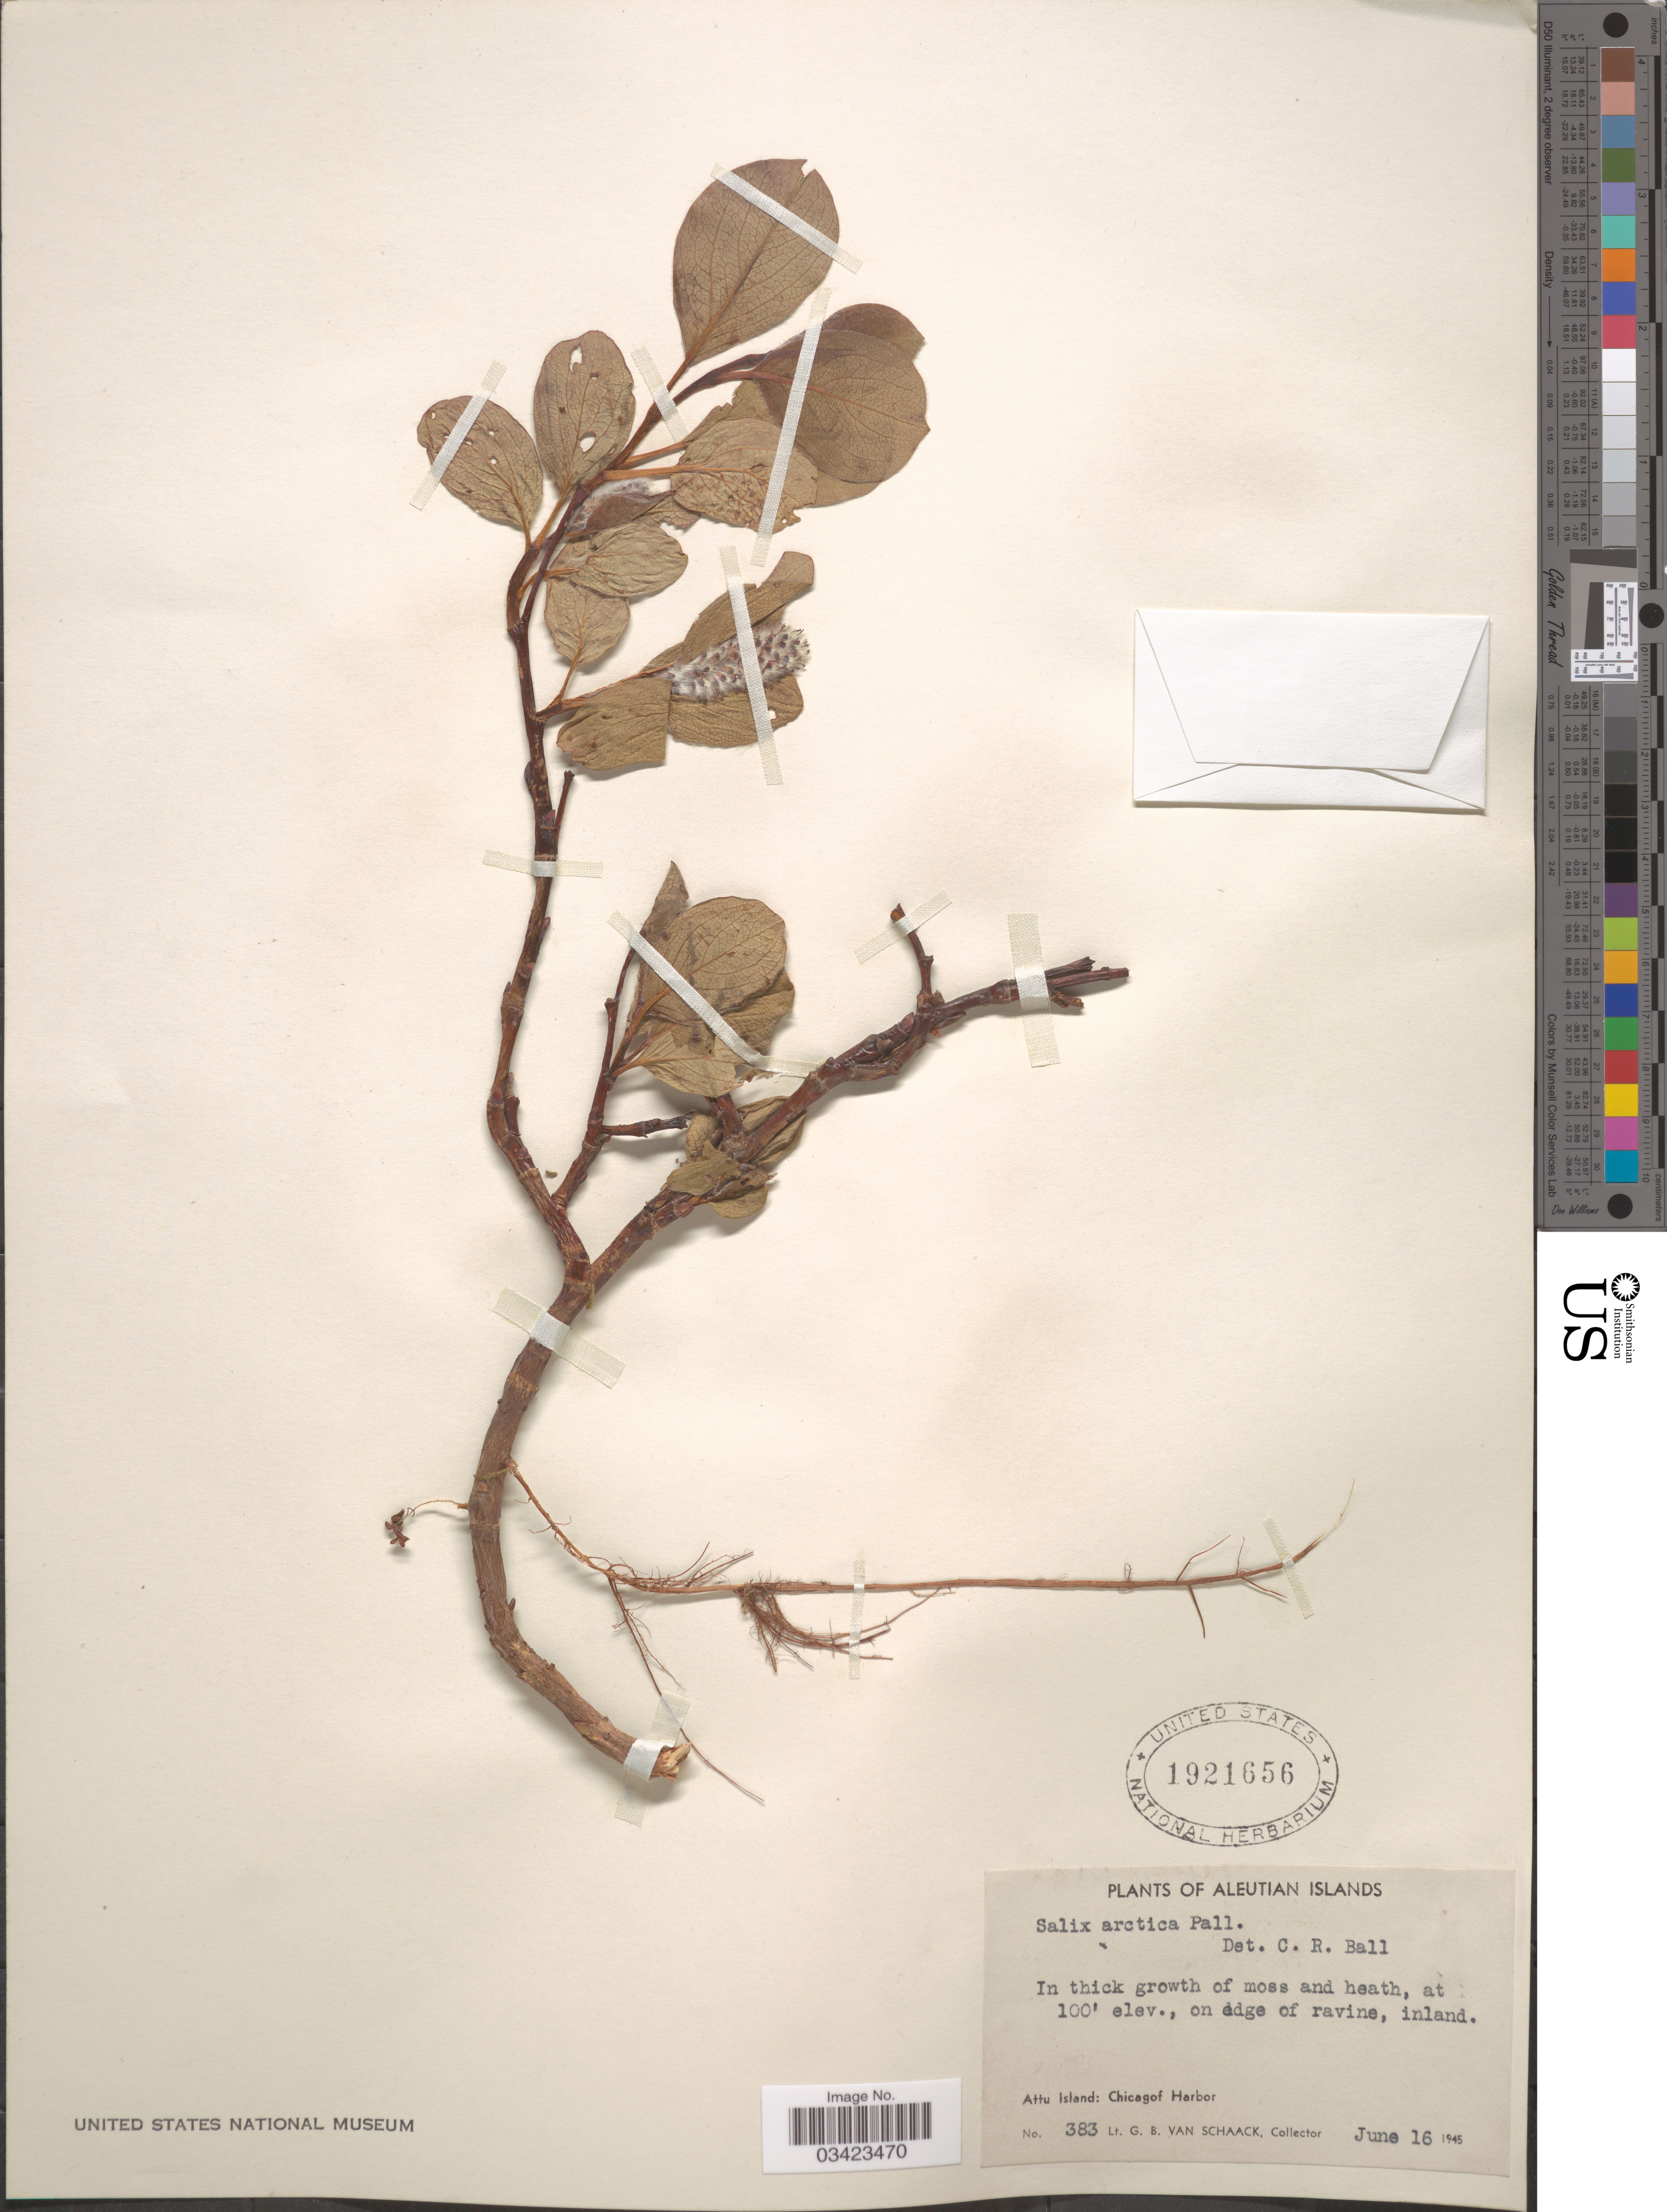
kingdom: Plantae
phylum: Tracheophyta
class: Magnoliopsida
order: Malpighiales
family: Salicaceae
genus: Salix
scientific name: Salix arctica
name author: Pall.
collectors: G. Van Schaack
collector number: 383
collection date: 1945-06-16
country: United States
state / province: Alaska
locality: Aleutian Islands. Attu Island: Chicagof Harbor.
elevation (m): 30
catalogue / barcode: US 1921656